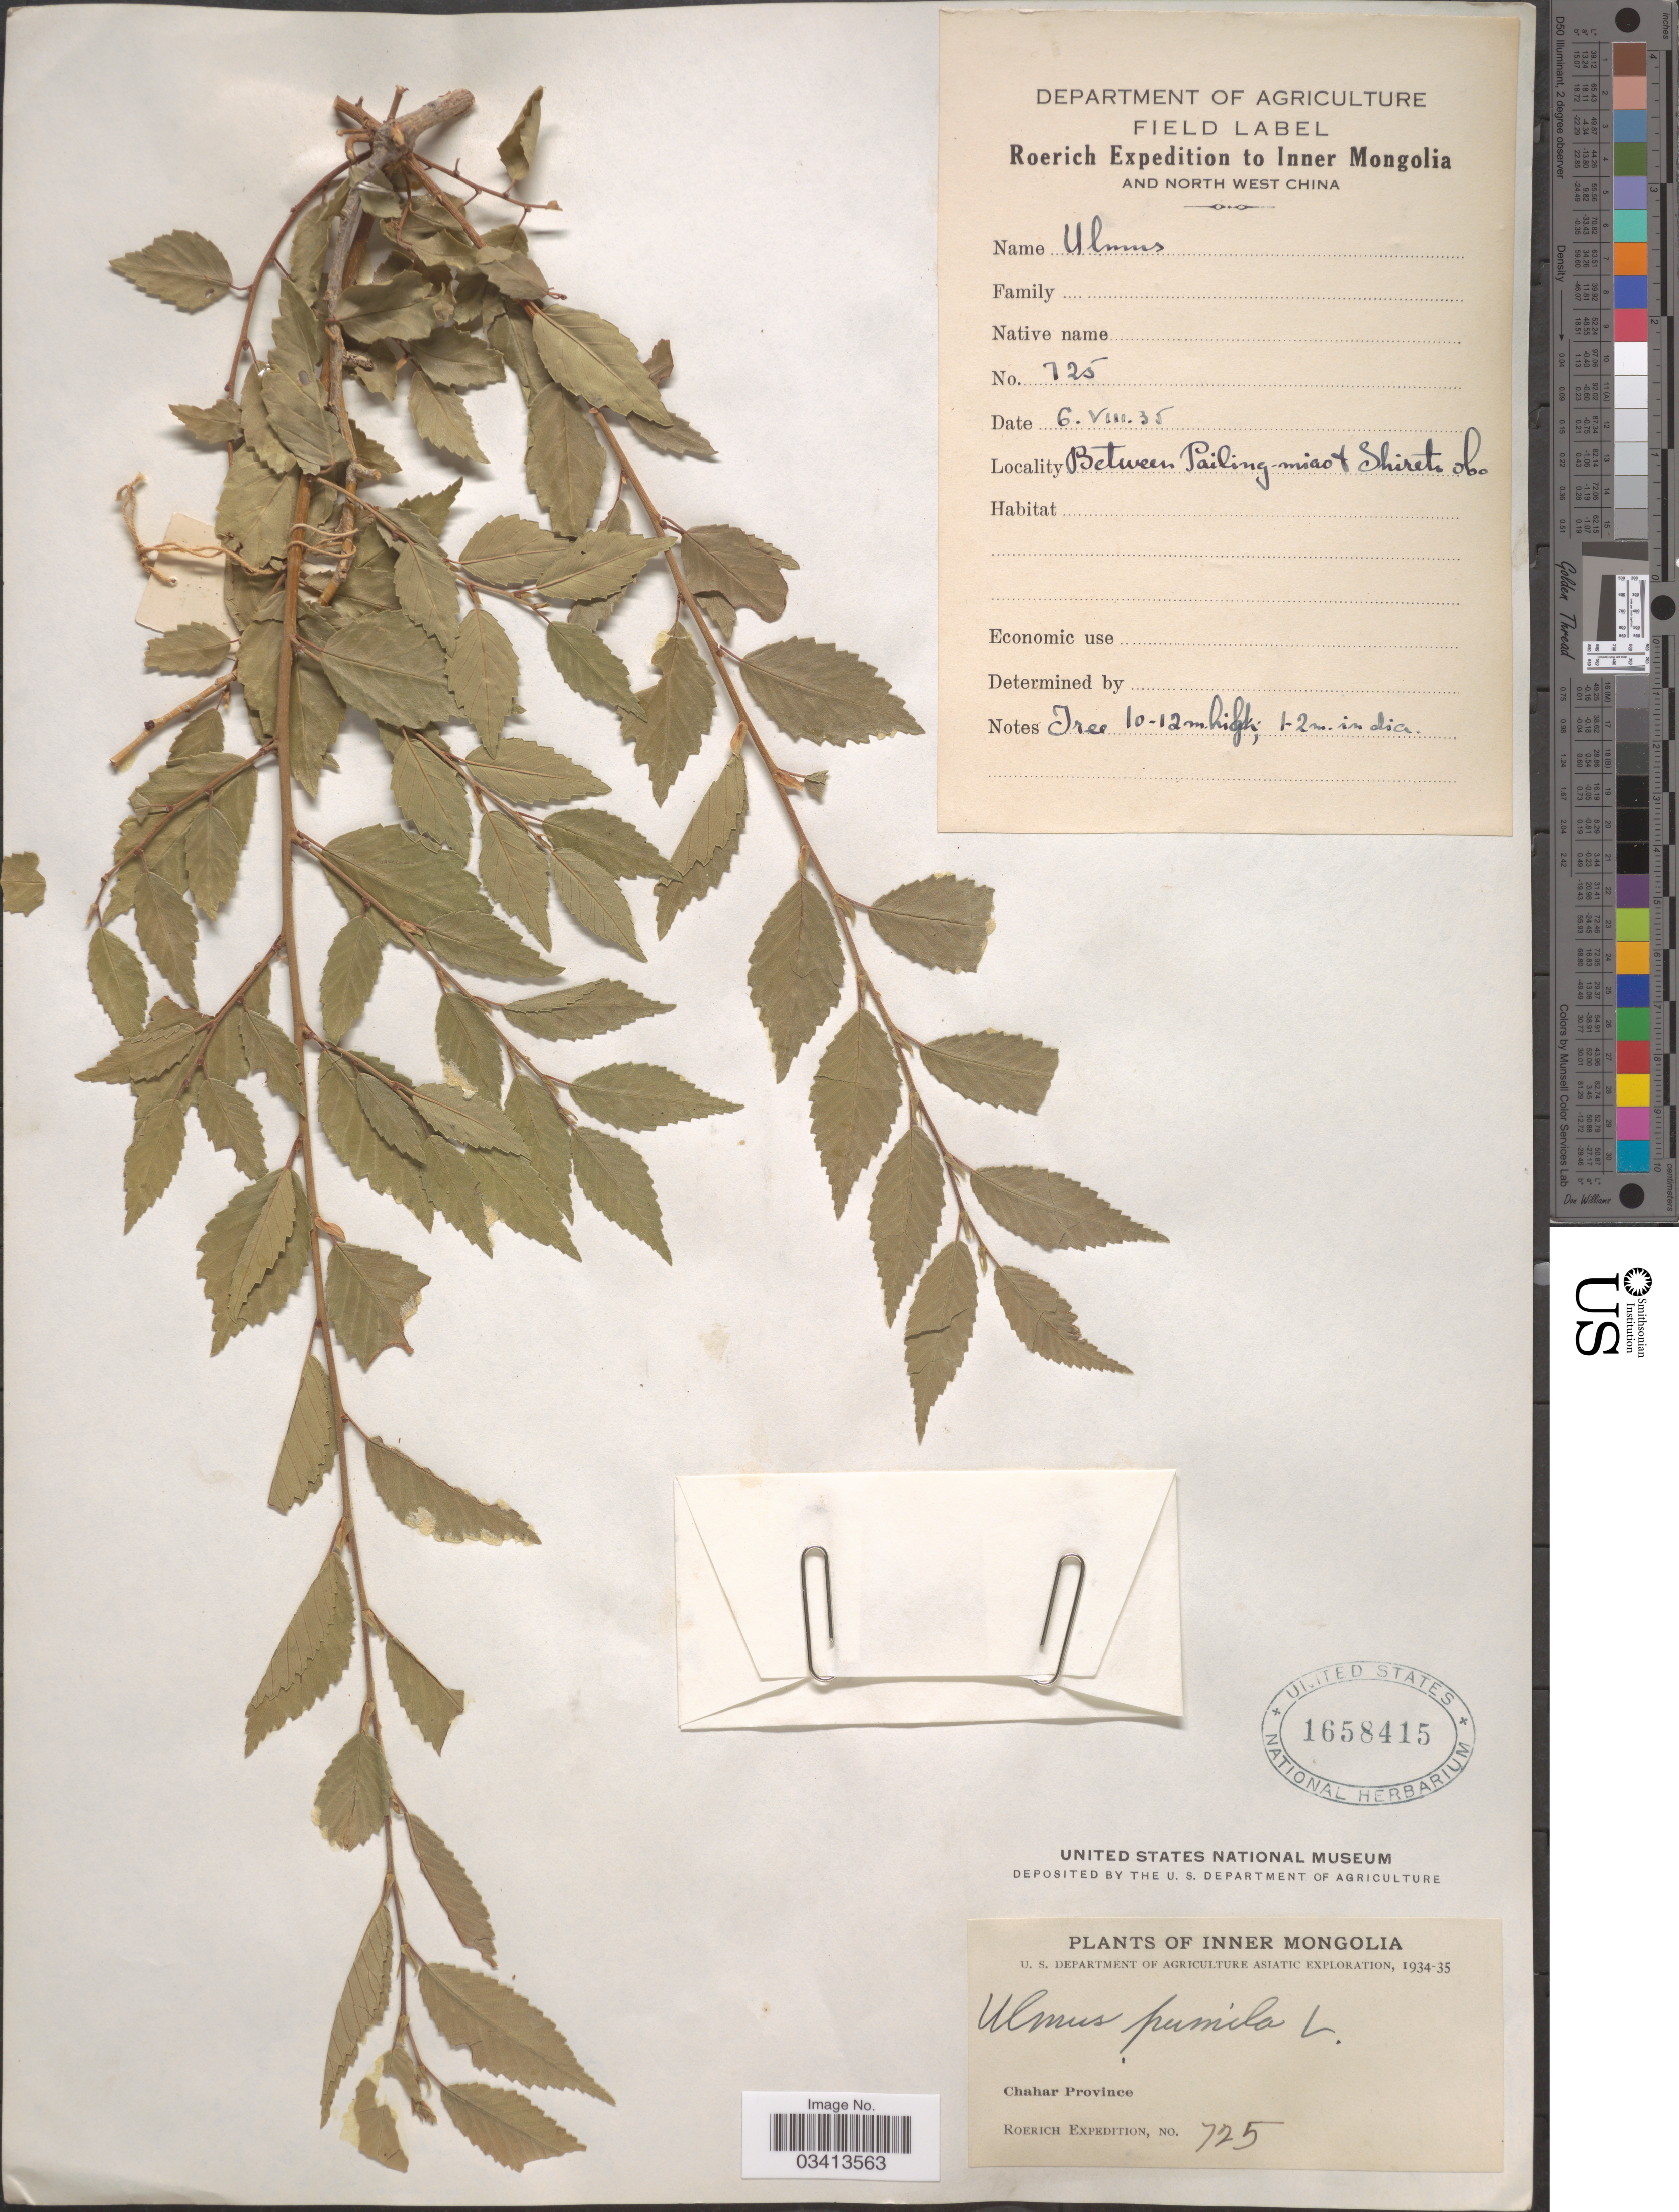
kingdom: Plantae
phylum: Tracheophyta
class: Magnoliopsida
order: Rosales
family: Ulmaceae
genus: Ulmus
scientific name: Ulmus pumila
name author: L.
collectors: Roerich Expedition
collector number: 725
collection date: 1935-08-06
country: China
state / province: Nei Monggol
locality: Chahar Province. Inner Mongolia and North West China. Between Pailing-miao & Shiretr obo.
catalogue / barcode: US 1658415